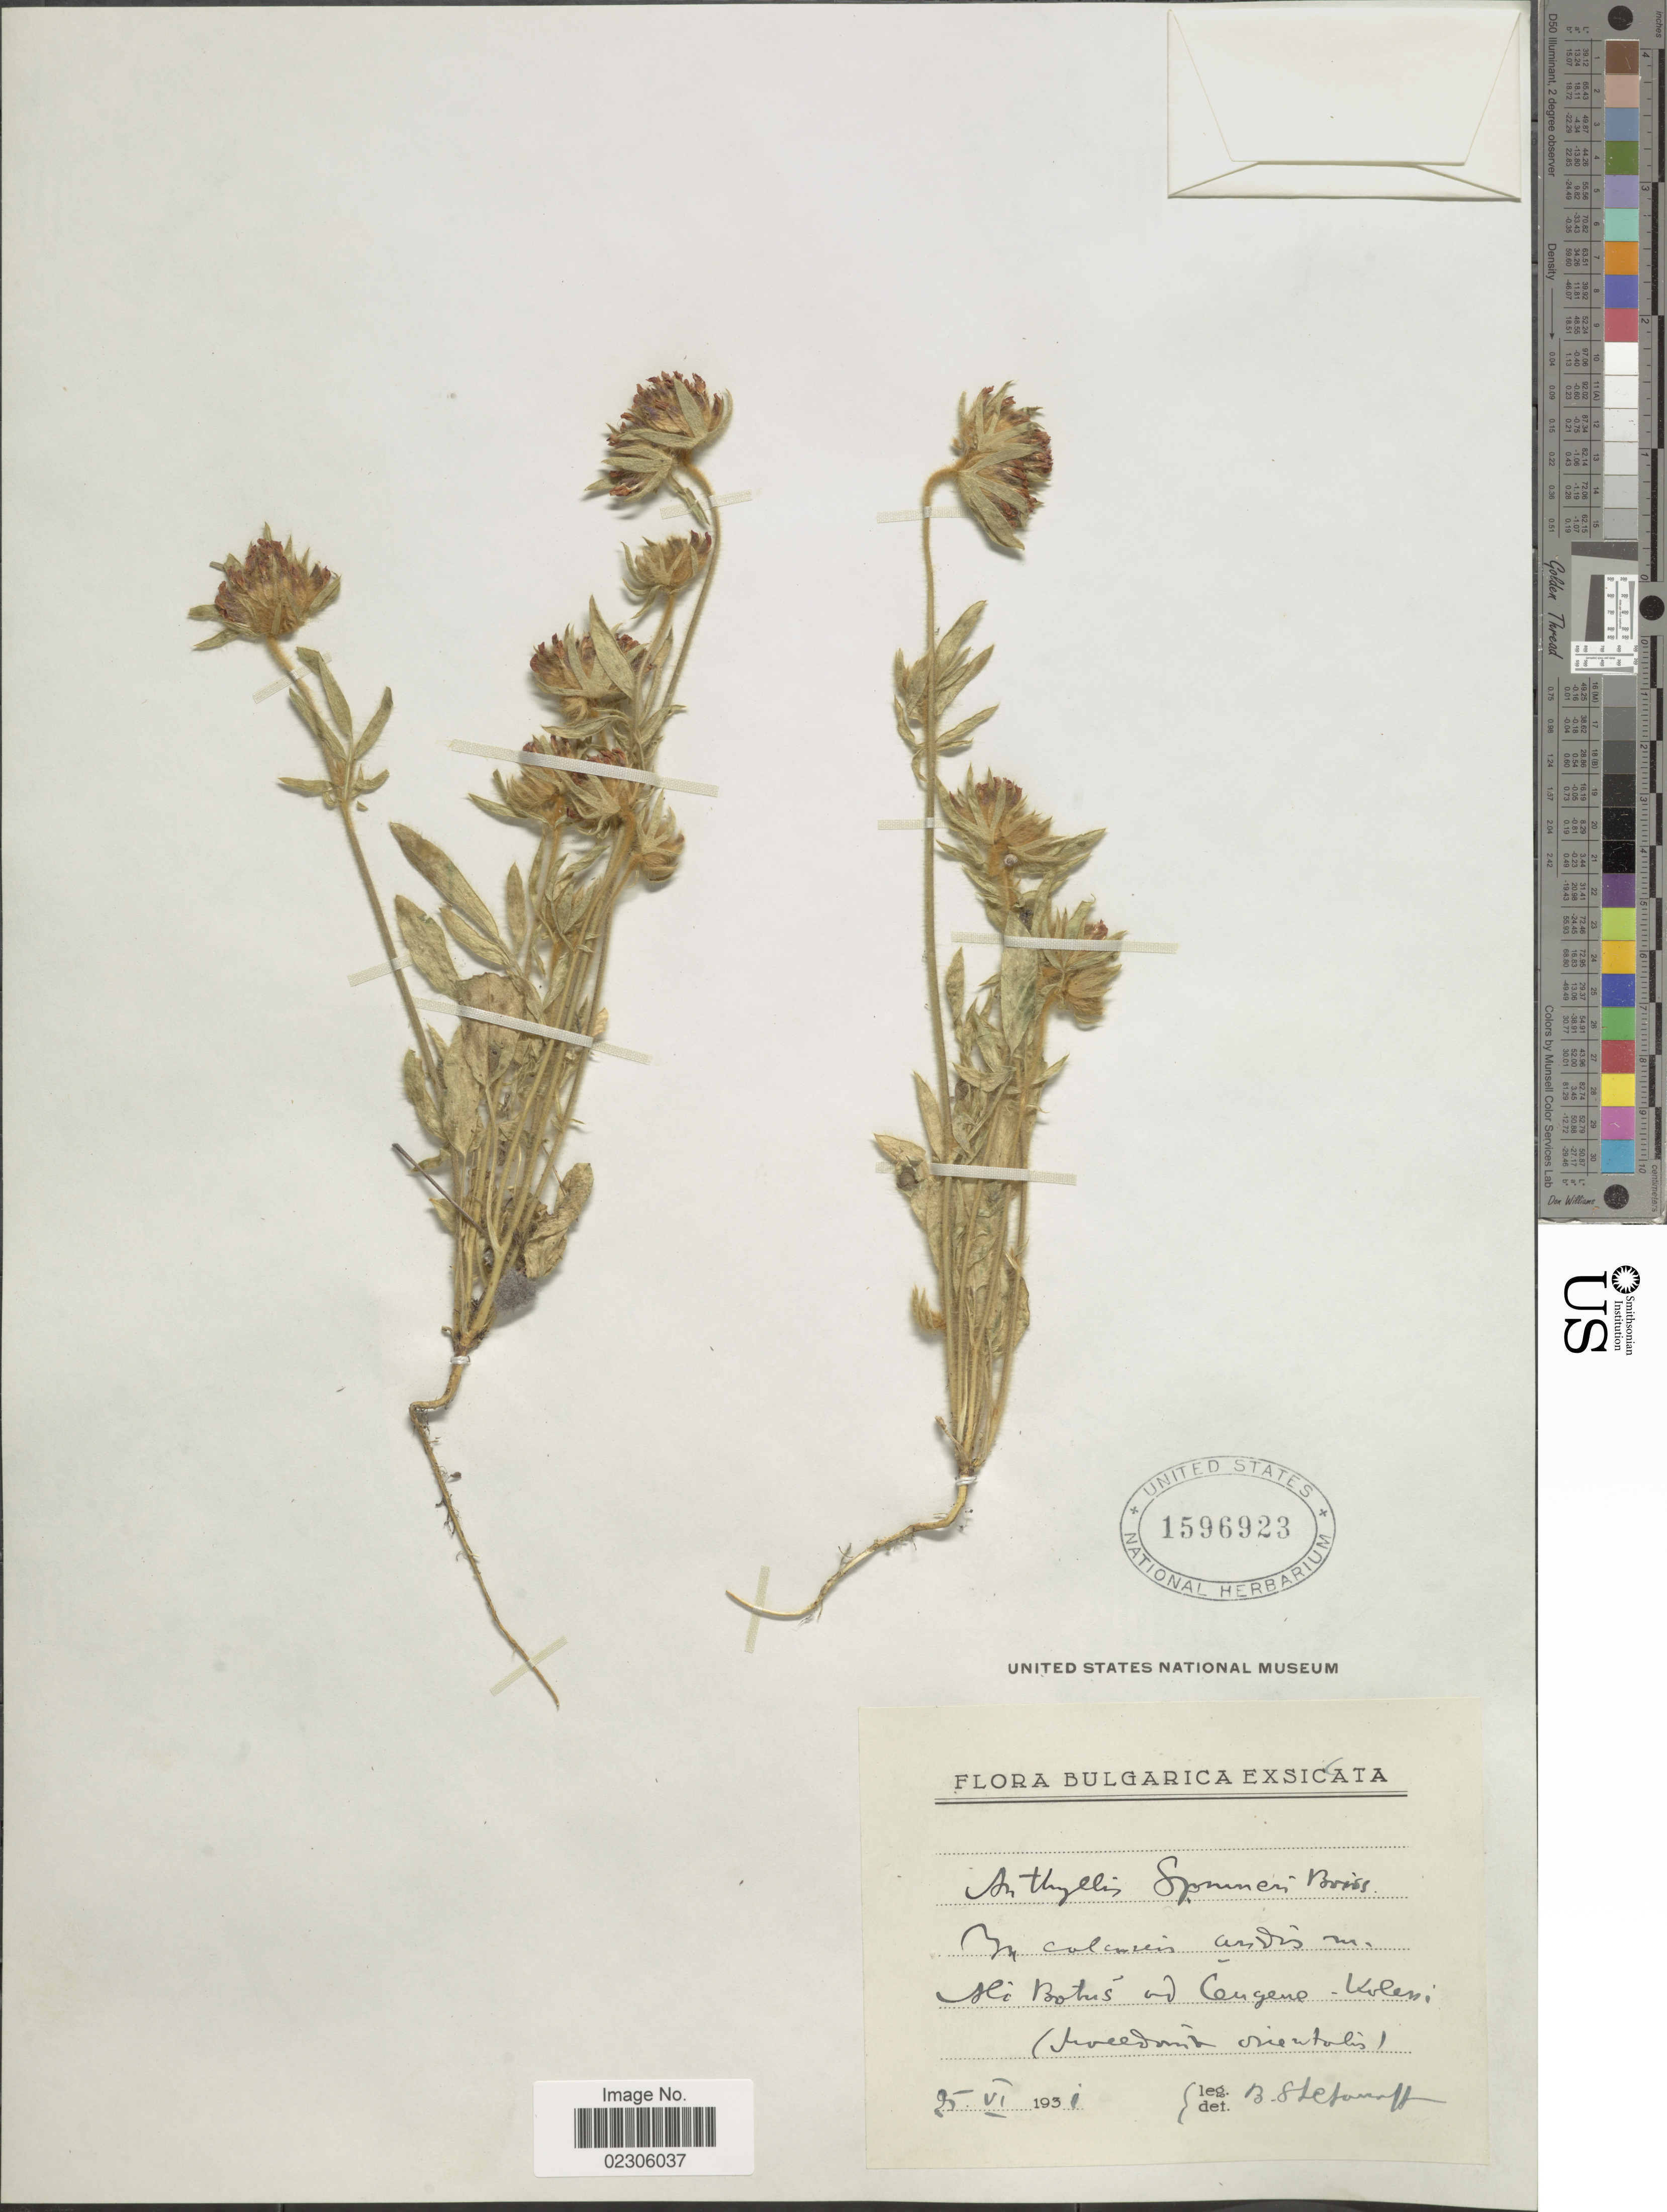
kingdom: Plantae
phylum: Tracheophyta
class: Magnoliopsida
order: Fabales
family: Fabaceae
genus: Anthyllis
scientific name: Anthyllis vulneraria subsp. praepropera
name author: Bornm.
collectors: B. Stefanoff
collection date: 1931-06-25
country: Bulgaria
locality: Hi Botus ad Cengene-Koleni (Molldonik orientalis) [interpreted]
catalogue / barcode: US 1596923